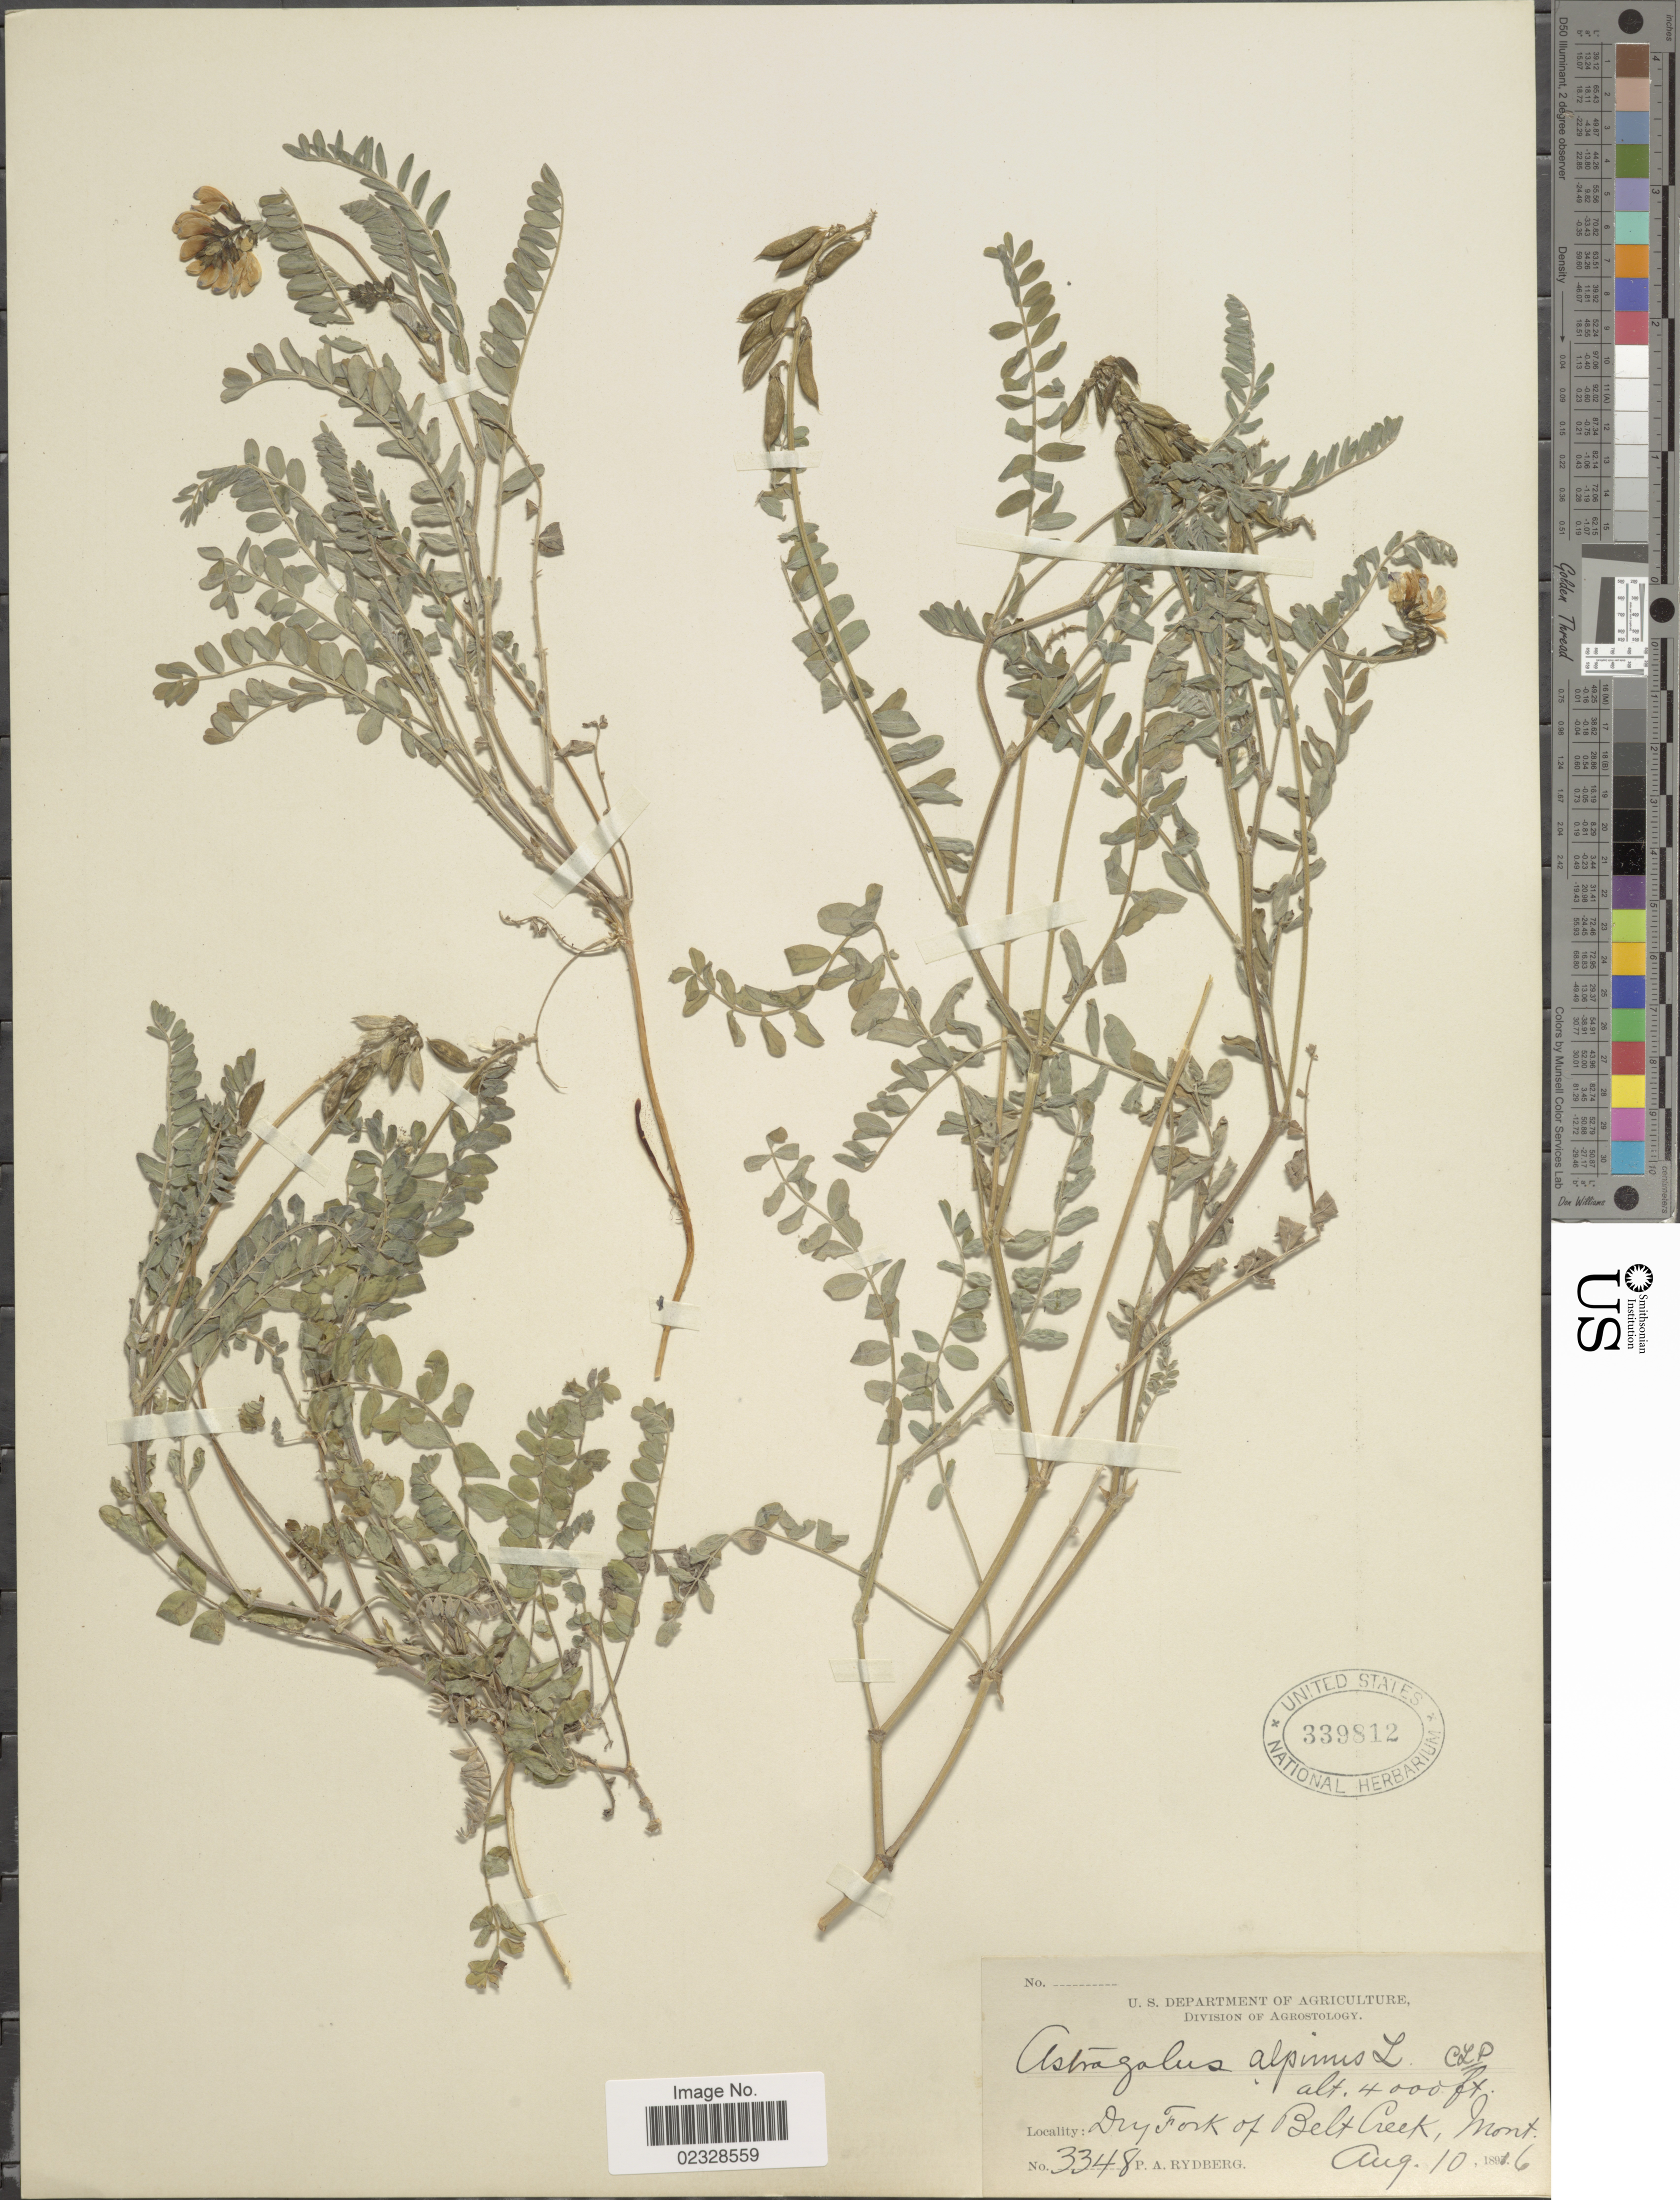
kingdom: Plantae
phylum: Tracheophyta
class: Magnoliopsida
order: Fabales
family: Fabaceae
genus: Astragalus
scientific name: Astragalus alpinus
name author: L.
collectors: P. A. Rydberg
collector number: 3348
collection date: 1896-08-10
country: United States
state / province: Montana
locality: Dry Fork of Belt Creek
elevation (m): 1219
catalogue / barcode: US 339812